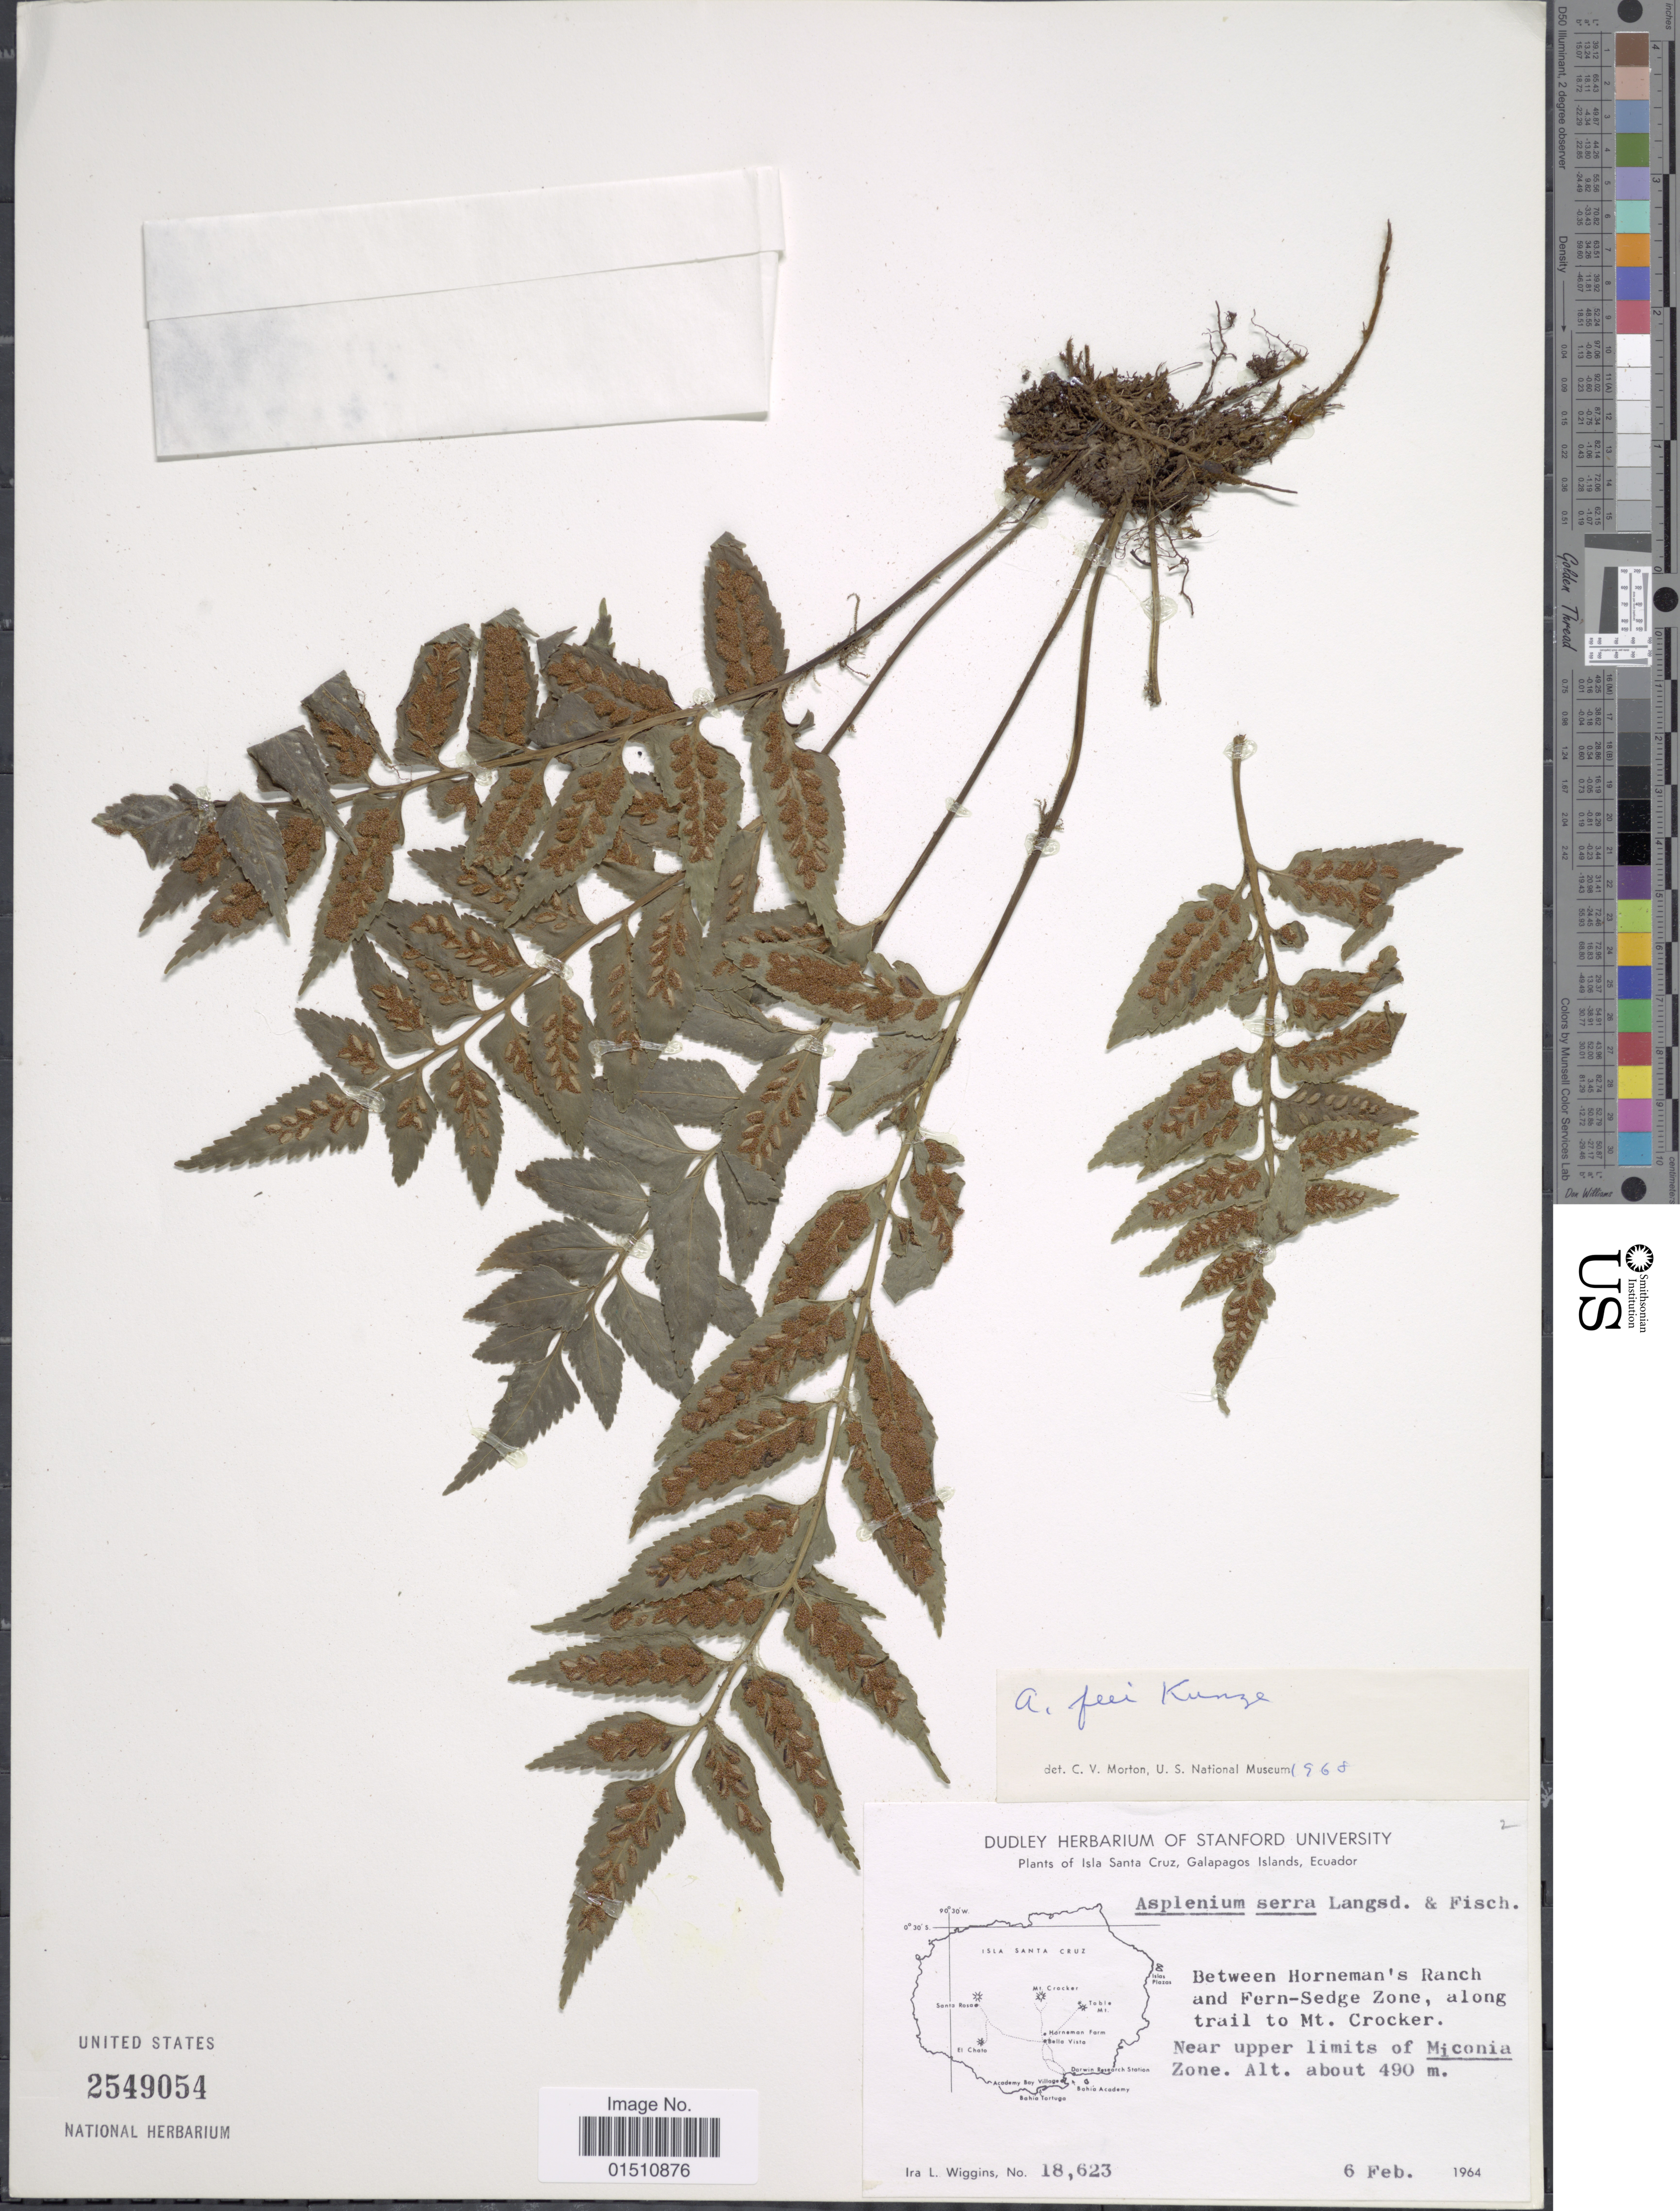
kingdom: Plantae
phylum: Tracheophyta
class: Polypodiopsida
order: Polypodiales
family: Aspleniaceae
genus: Asplenium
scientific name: Asplenium feei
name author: Kunze ex Fée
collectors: I. L. Wiggins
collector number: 18623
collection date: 1964-02-06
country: Ecuador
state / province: Colón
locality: Isla Santa Cruz, Galapagos Islands, Ecuador, between Horneman's Ranch and Fern-Sedge Zone, along trail to Mt. Crocker. Near upper limits of Miconia Zone.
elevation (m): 490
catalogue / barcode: US 2549054